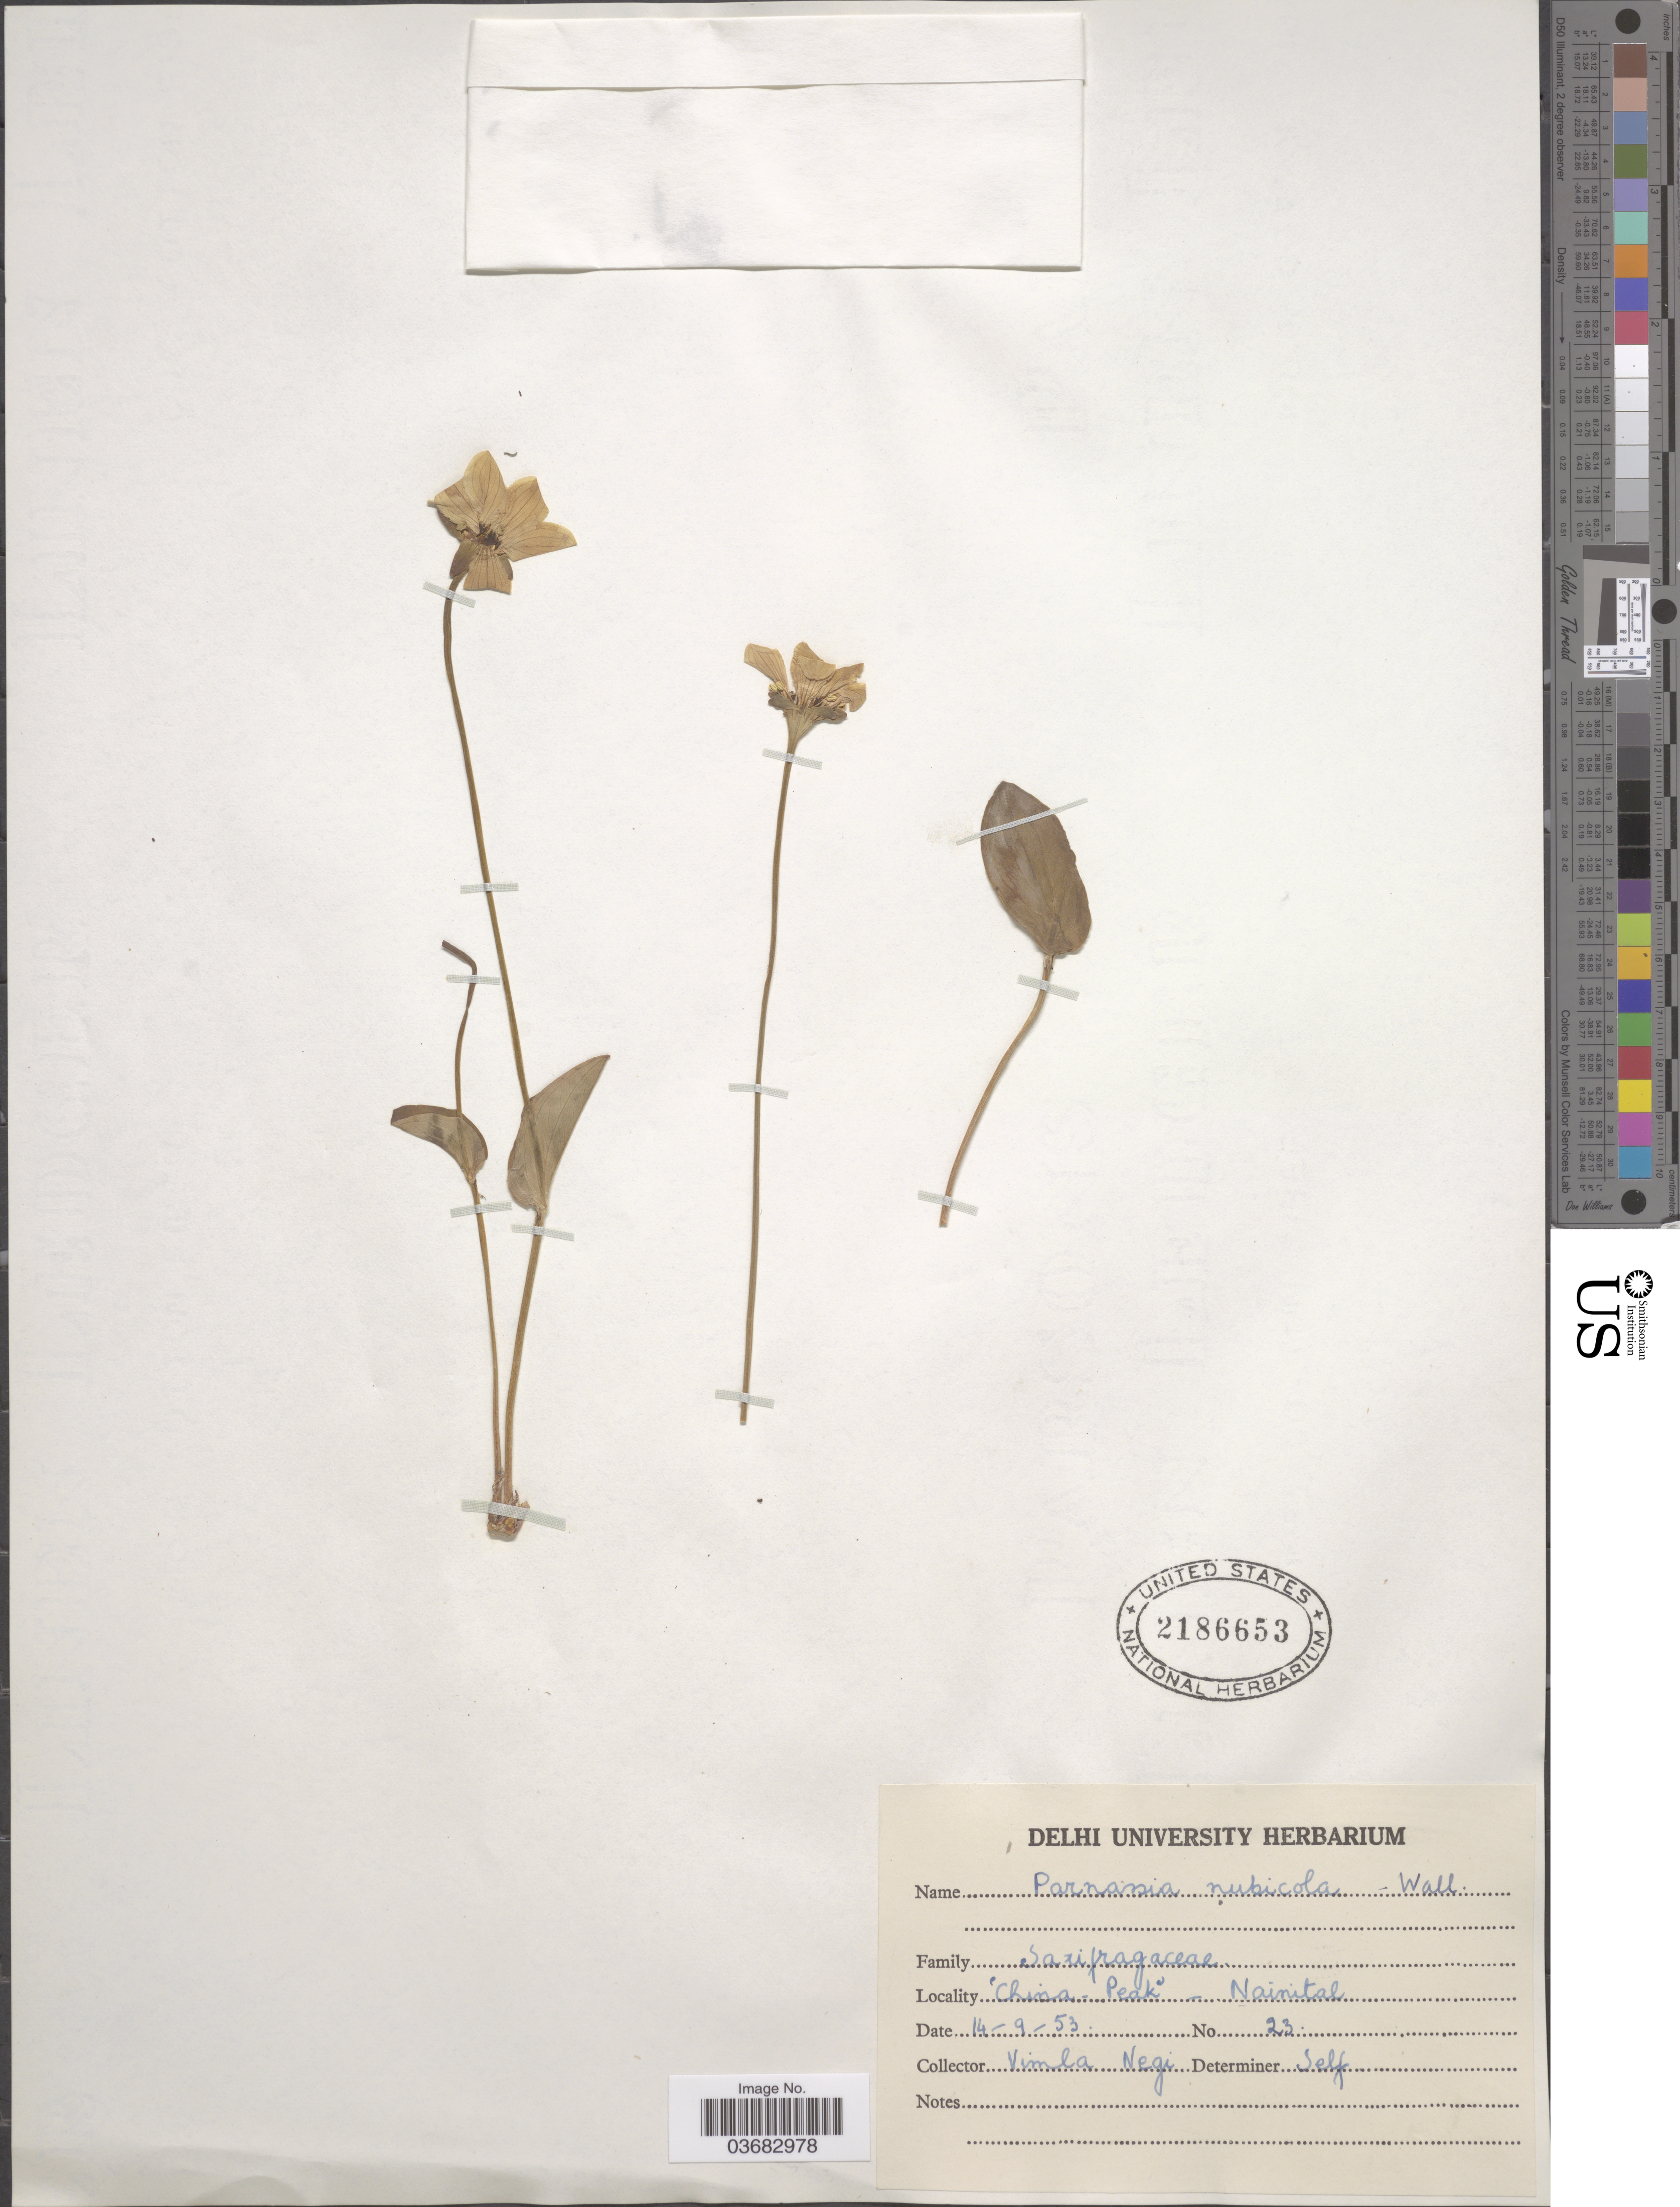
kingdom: Plantae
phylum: Tracheophyta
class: Magnoliopsida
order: Celastrales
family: Parnassiaceae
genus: Parnassia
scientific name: Parnassia nubicola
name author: Wall. ex Royle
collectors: V. Negi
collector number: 23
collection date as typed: Transcribed d/m/y: 14/9/53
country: India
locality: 'China - Peak' - Nainital.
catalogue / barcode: US 2186653